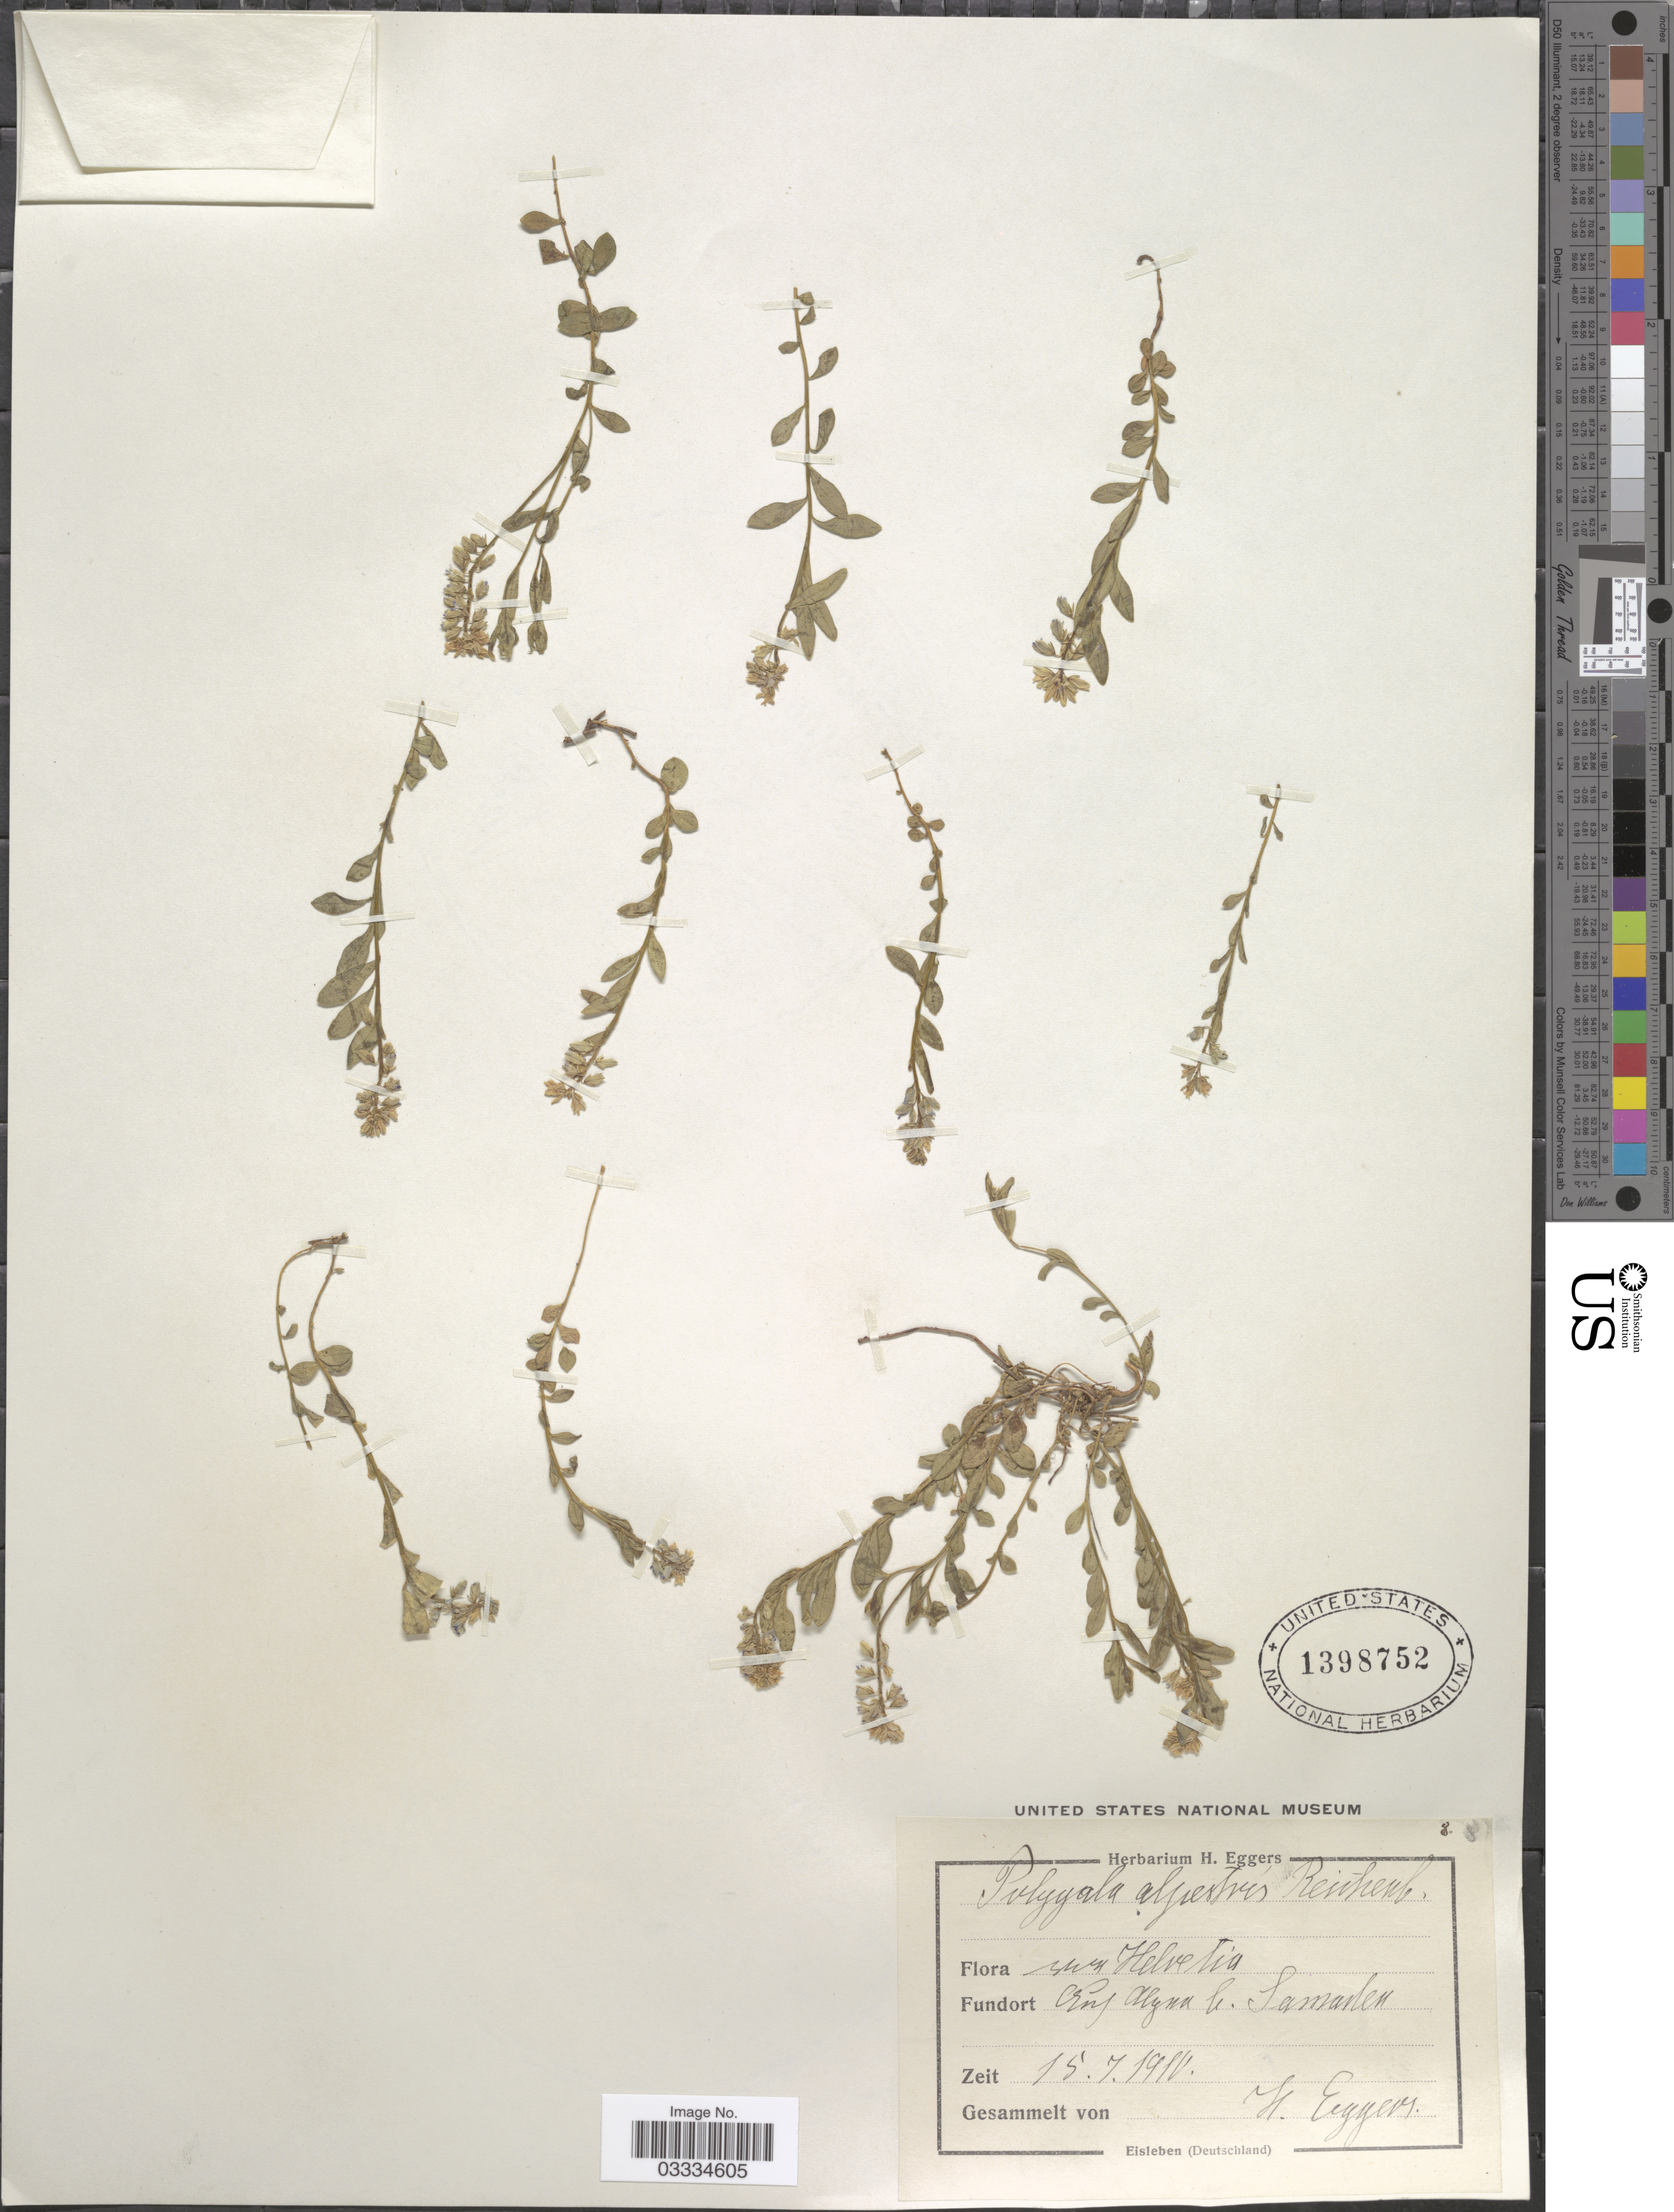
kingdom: Plantae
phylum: Tracheophyta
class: Magnoliopsida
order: Fabales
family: Polygalaceae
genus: Polygala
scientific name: Polygala alpestris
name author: Rchb.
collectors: H. Eggers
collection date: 1916-07-15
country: Switzerland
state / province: Graubunden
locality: Near Samedan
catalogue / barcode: US 1398752